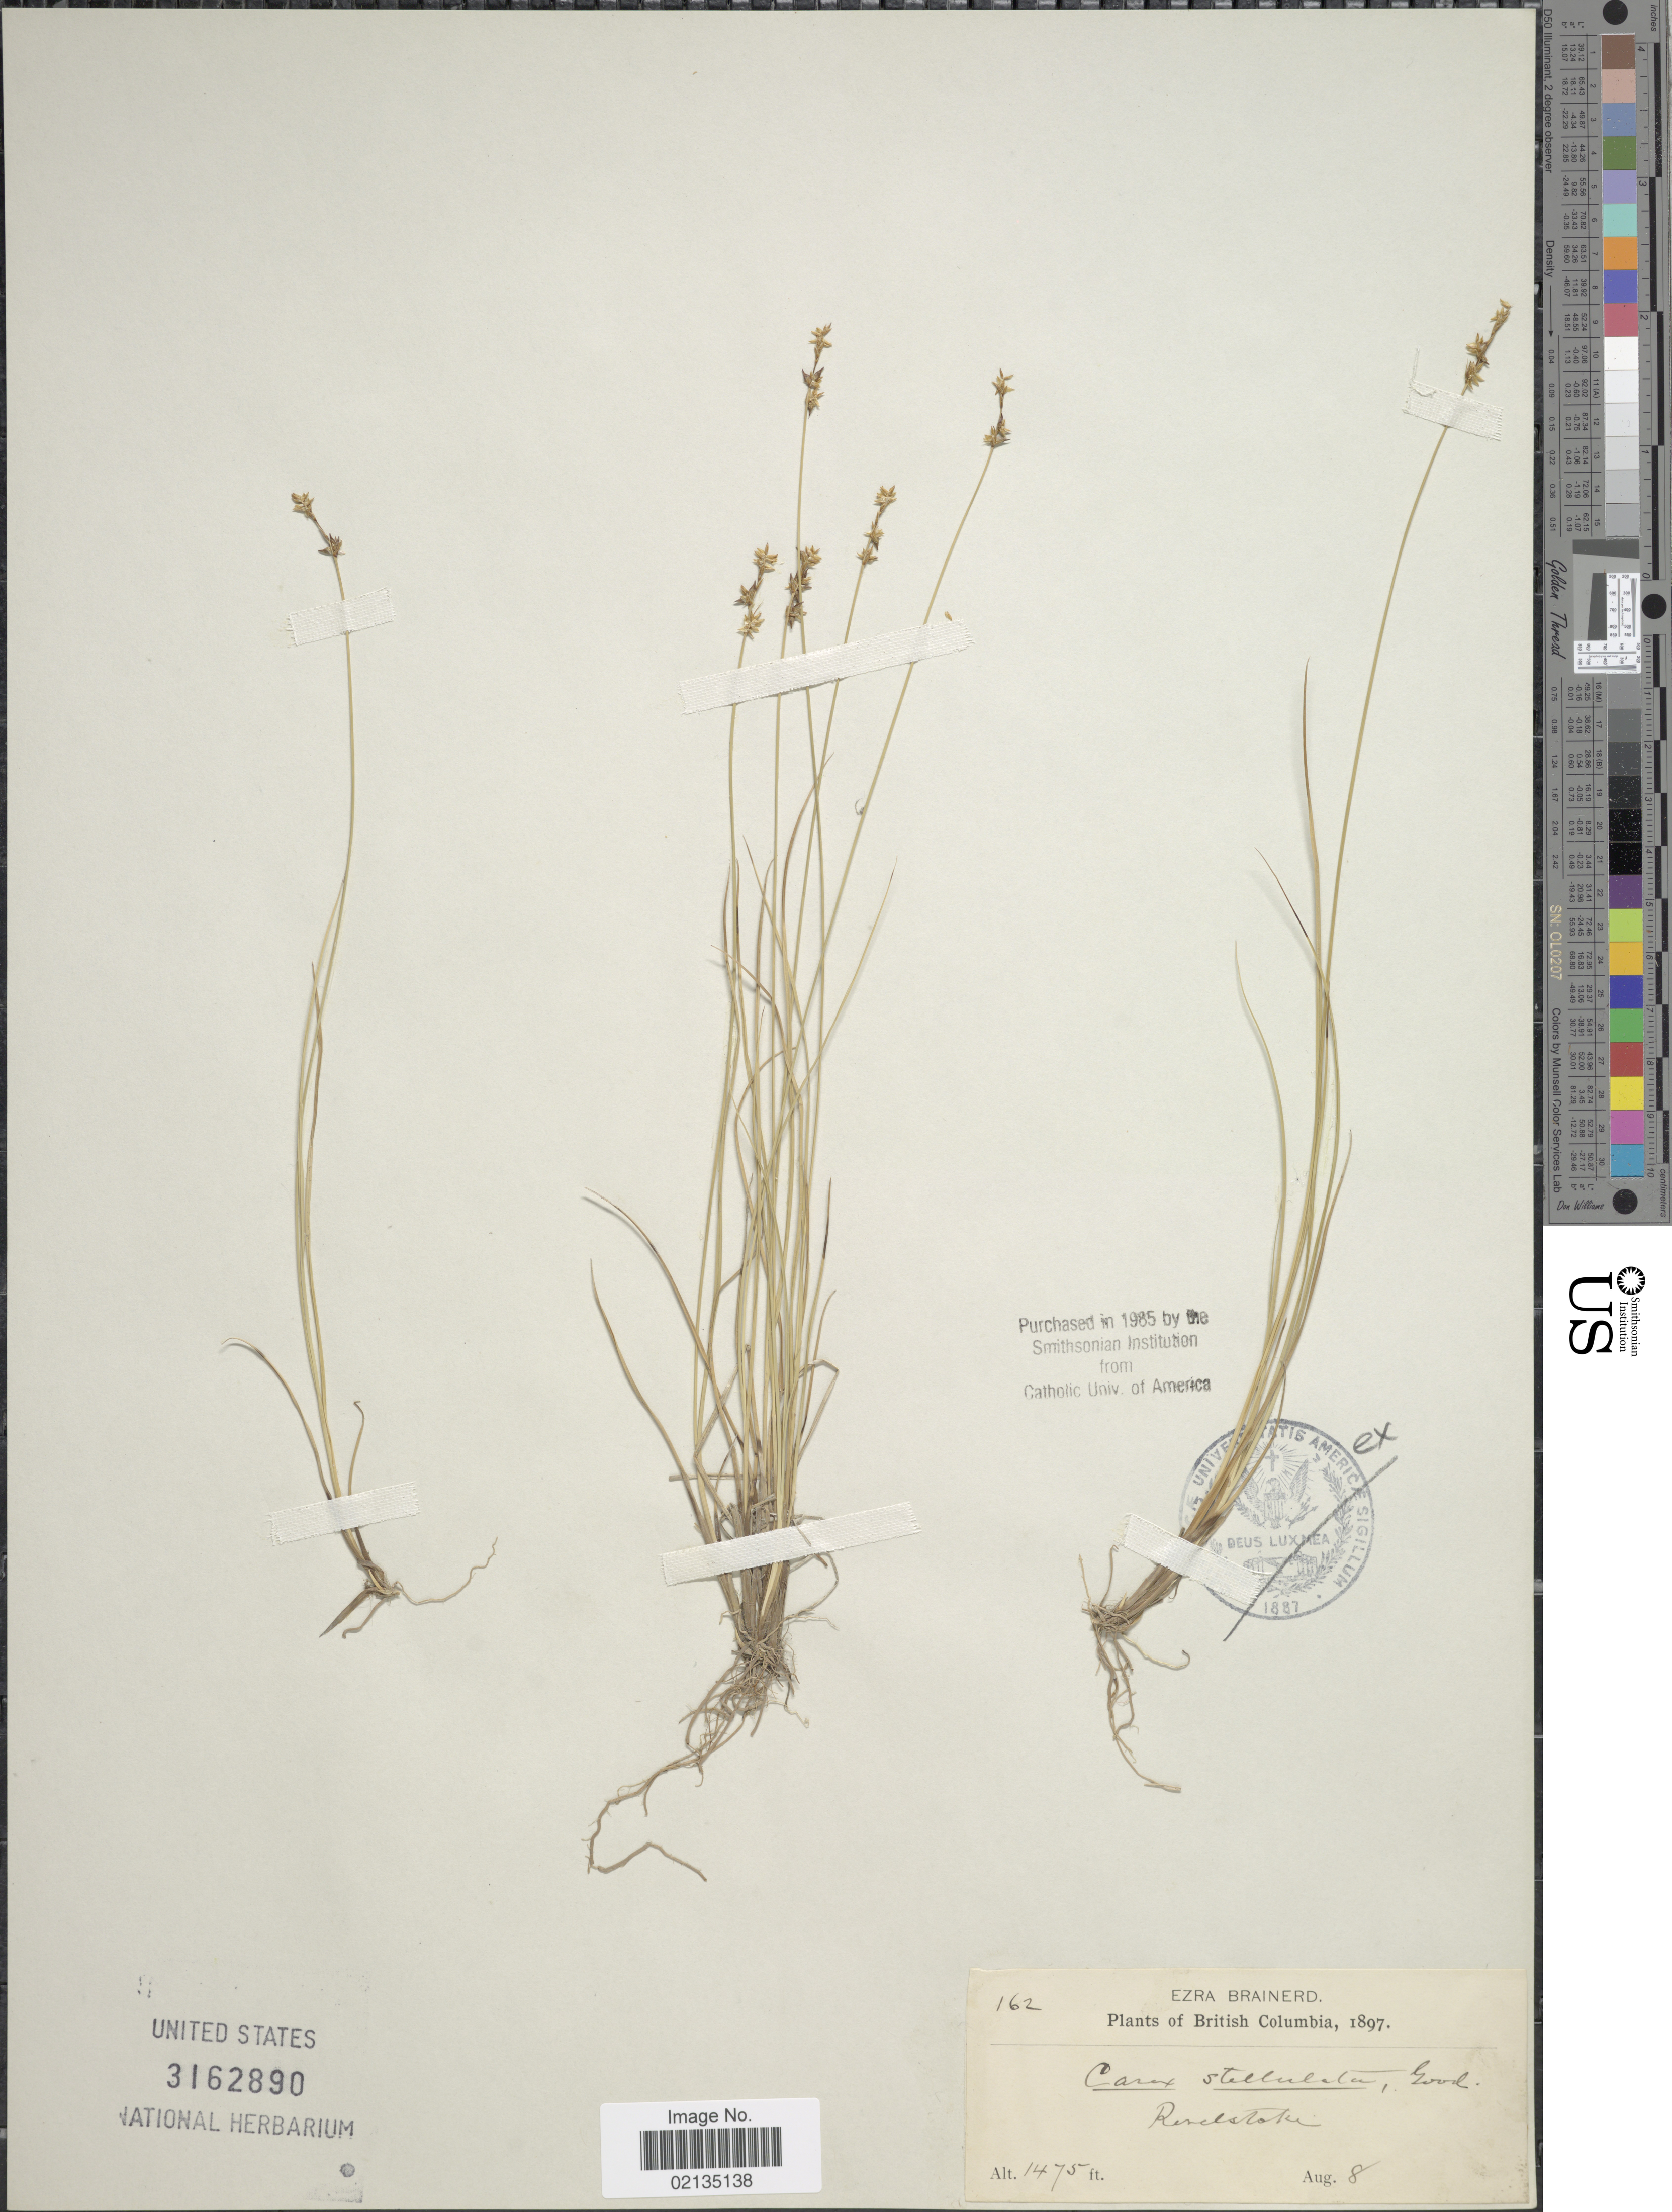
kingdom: Plantae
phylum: Tracheophyta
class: Liliopsida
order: Poales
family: Cyperaceae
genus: Carex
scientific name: Carex echinata subsp. echinata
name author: Murray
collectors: E. Brainerd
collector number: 162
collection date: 1897-08-08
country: Canada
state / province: British Columbia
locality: British Columbia. Revelstoke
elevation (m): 450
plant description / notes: No precise locality correction needed.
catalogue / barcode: US 3162890